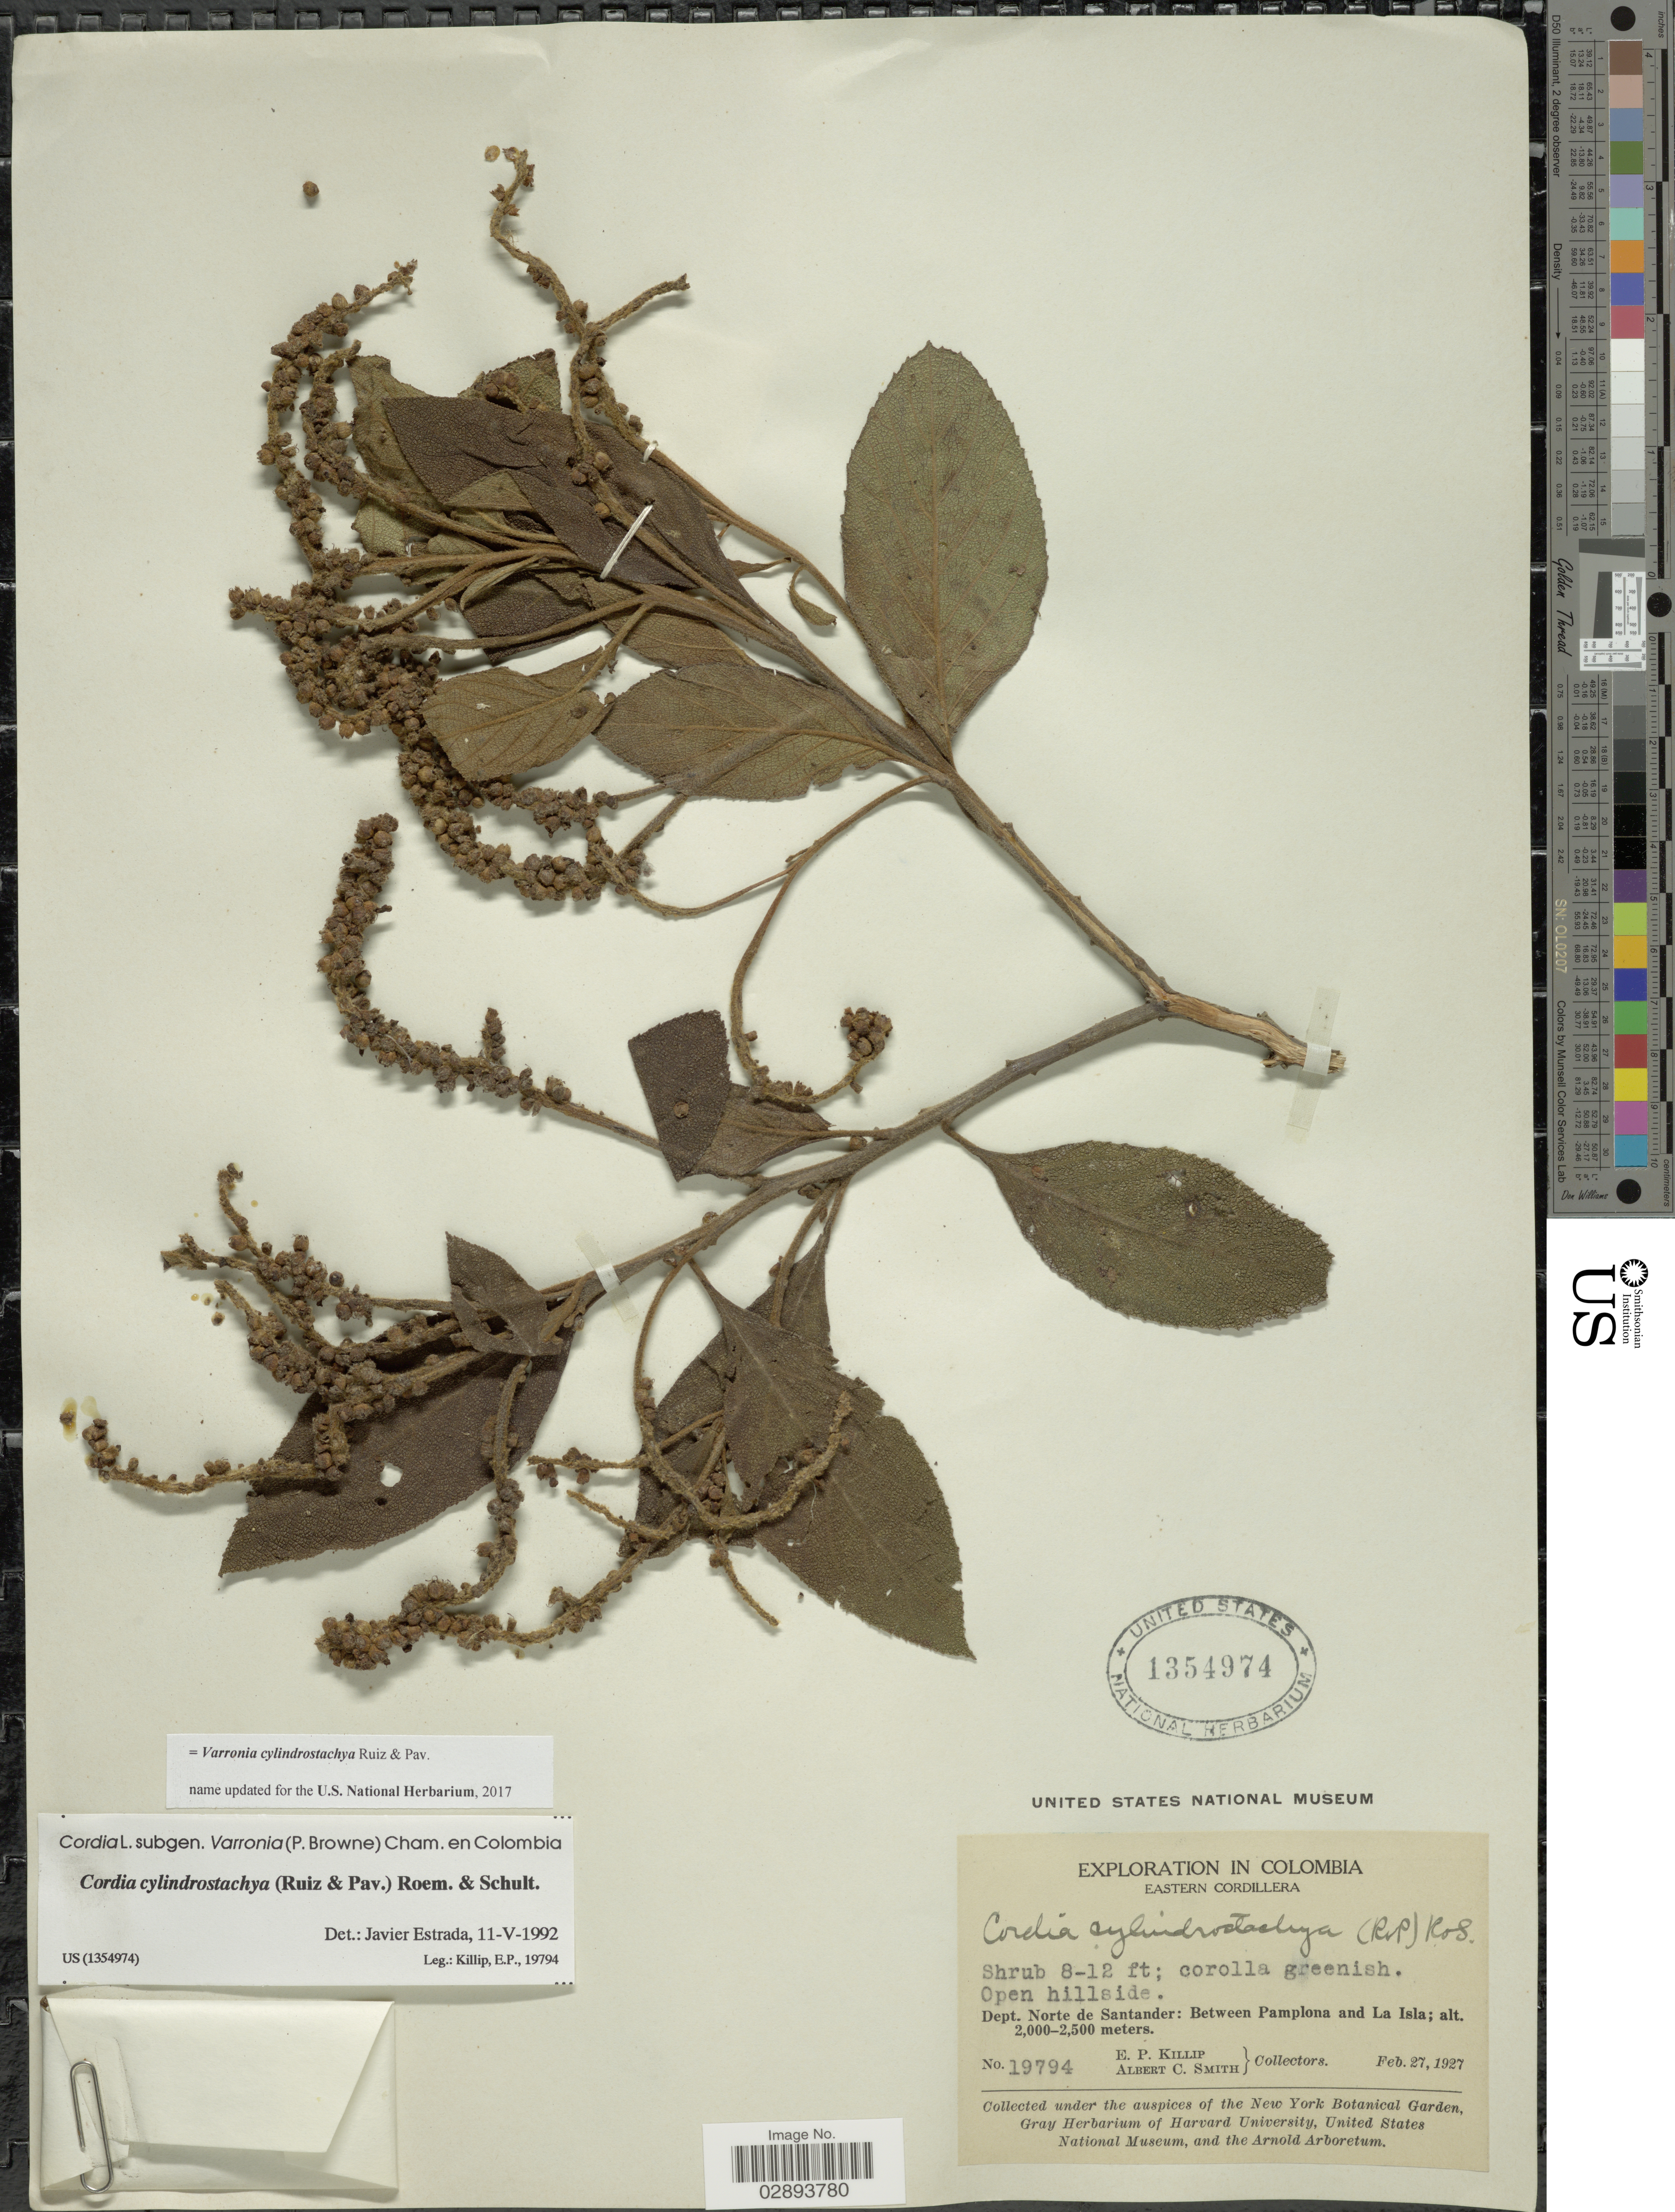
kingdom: Plantae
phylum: Tracheophyta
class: Magnoliopsida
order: Boraginales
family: Cordiaceae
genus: Varronia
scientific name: Varronia cylindrostachya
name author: Ruiz & Pav.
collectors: E. P. Killip & A. C. Smith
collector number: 19794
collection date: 1927-02-27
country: Colombia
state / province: Norte de Santander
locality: Eastern Cordillera, Dept. Norte de Santander, Between Pamplona and La Isla.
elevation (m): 2000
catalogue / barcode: US 1354974